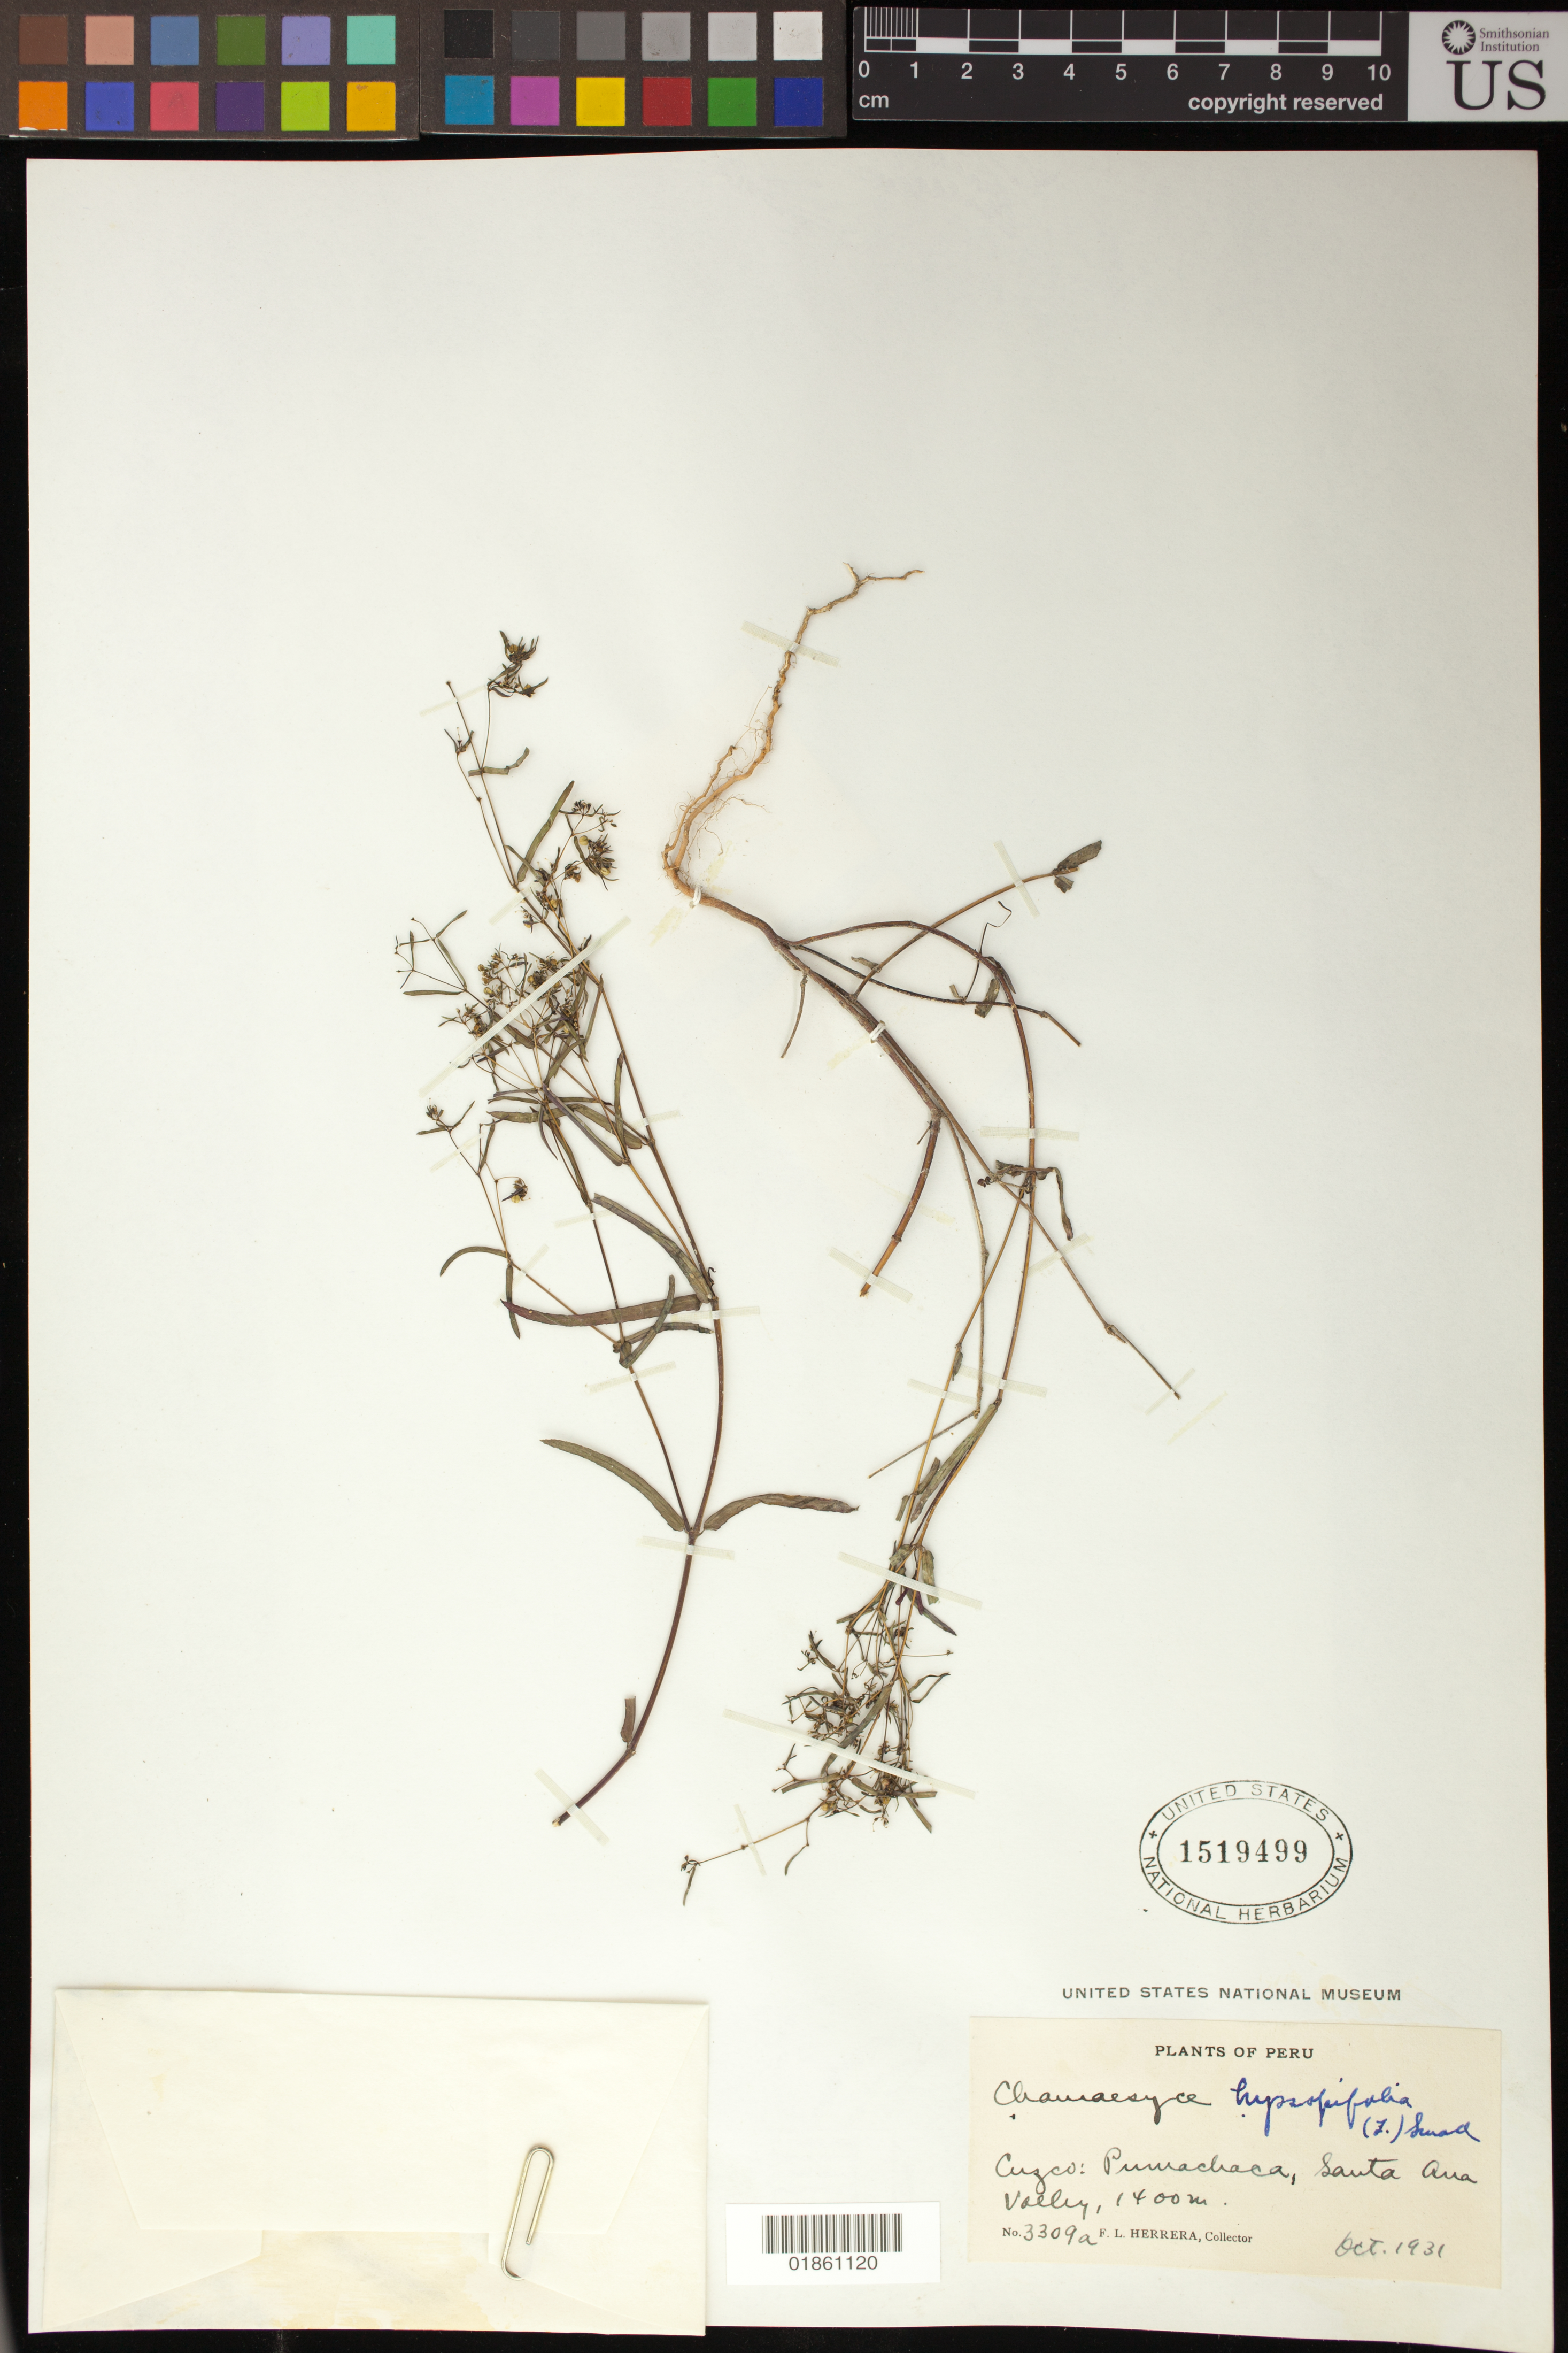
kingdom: Plantae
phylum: Tracheophyta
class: Magnoliopsida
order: Malpighiales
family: Euphorbiaceae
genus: Euphorbia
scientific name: Euphorbia hyssopifolia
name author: L.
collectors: F. L. Herrera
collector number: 3309a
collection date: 1931-10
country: Peru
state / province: Cusco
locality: Pumachaca, Santa Ana Valley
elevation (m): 1400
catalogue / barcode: US 1519499